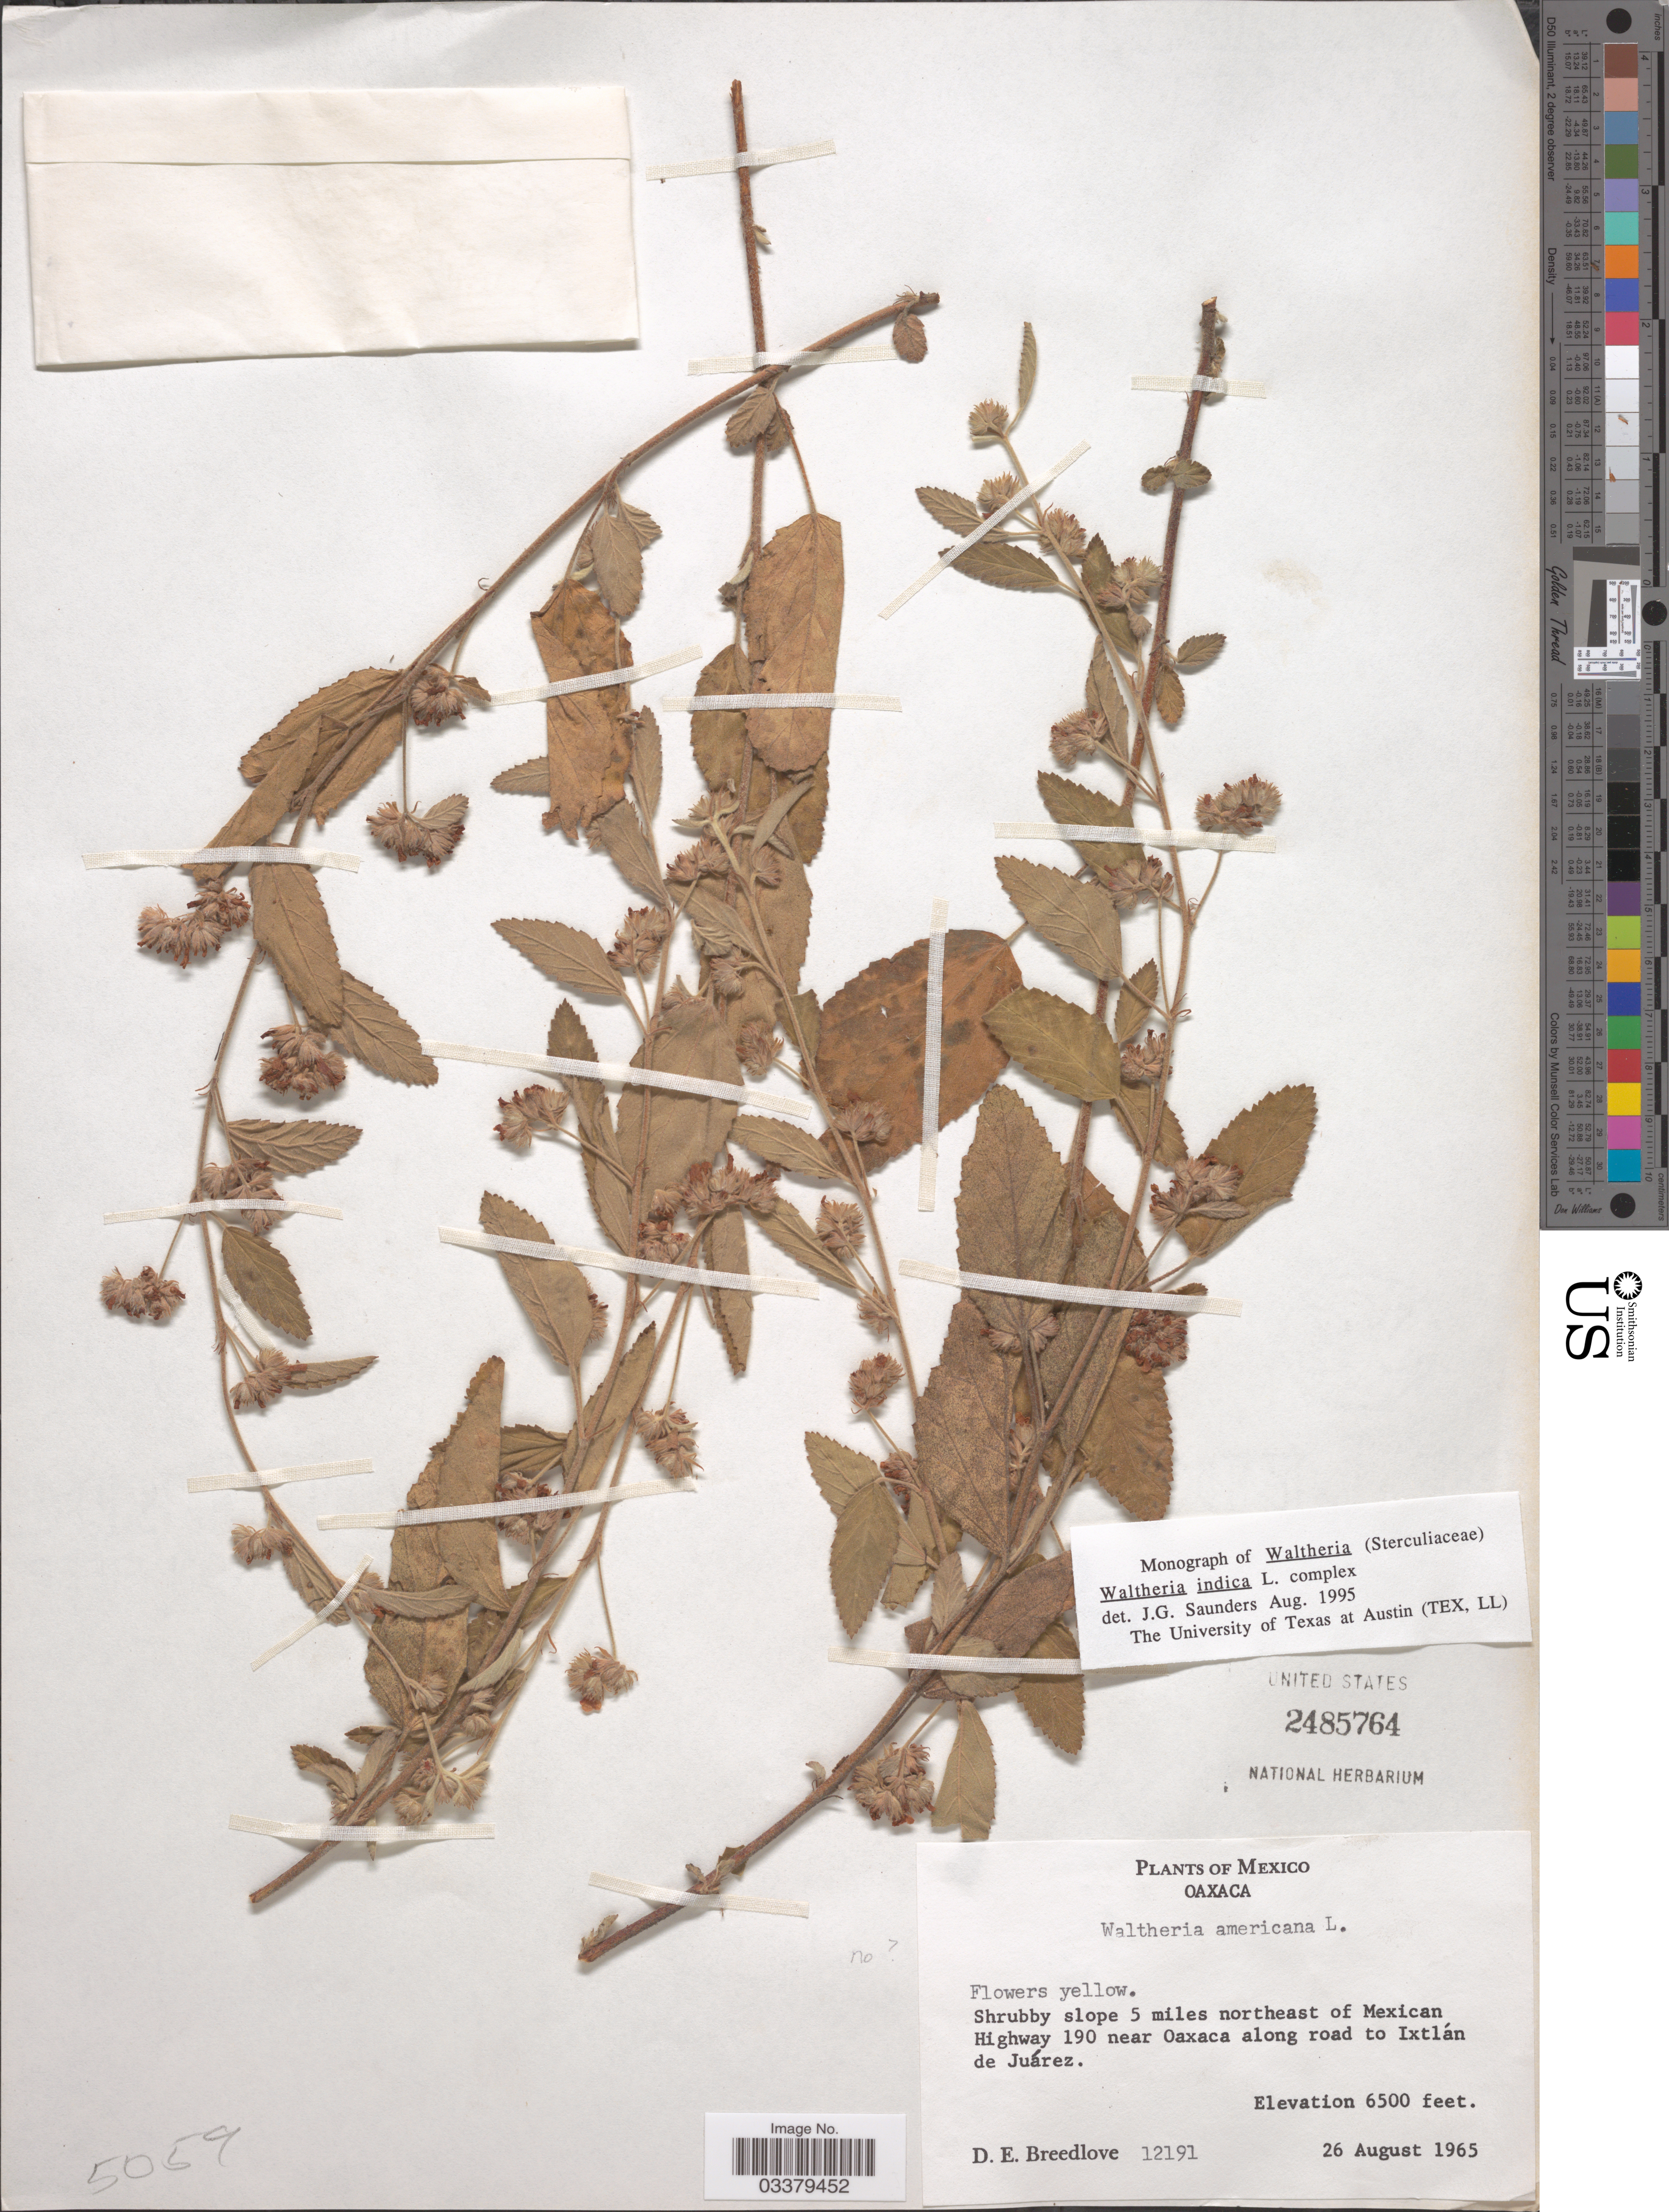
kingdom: Plantae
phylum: Tracheophyta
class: Magnoliopsida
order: Malvales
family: Malvaceae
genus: Waltheria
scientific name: Waltheria indica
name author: L.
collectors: D. E. Breedlove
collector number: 12191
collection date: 1965-08-26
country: Mexico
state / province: Oaxaca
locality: Shrubby slope 5 miles northeast of Mexican Highway 190 near Oaxaca along road to Ixtlán de Juárez.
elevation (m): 1981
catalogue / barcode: US 2485764